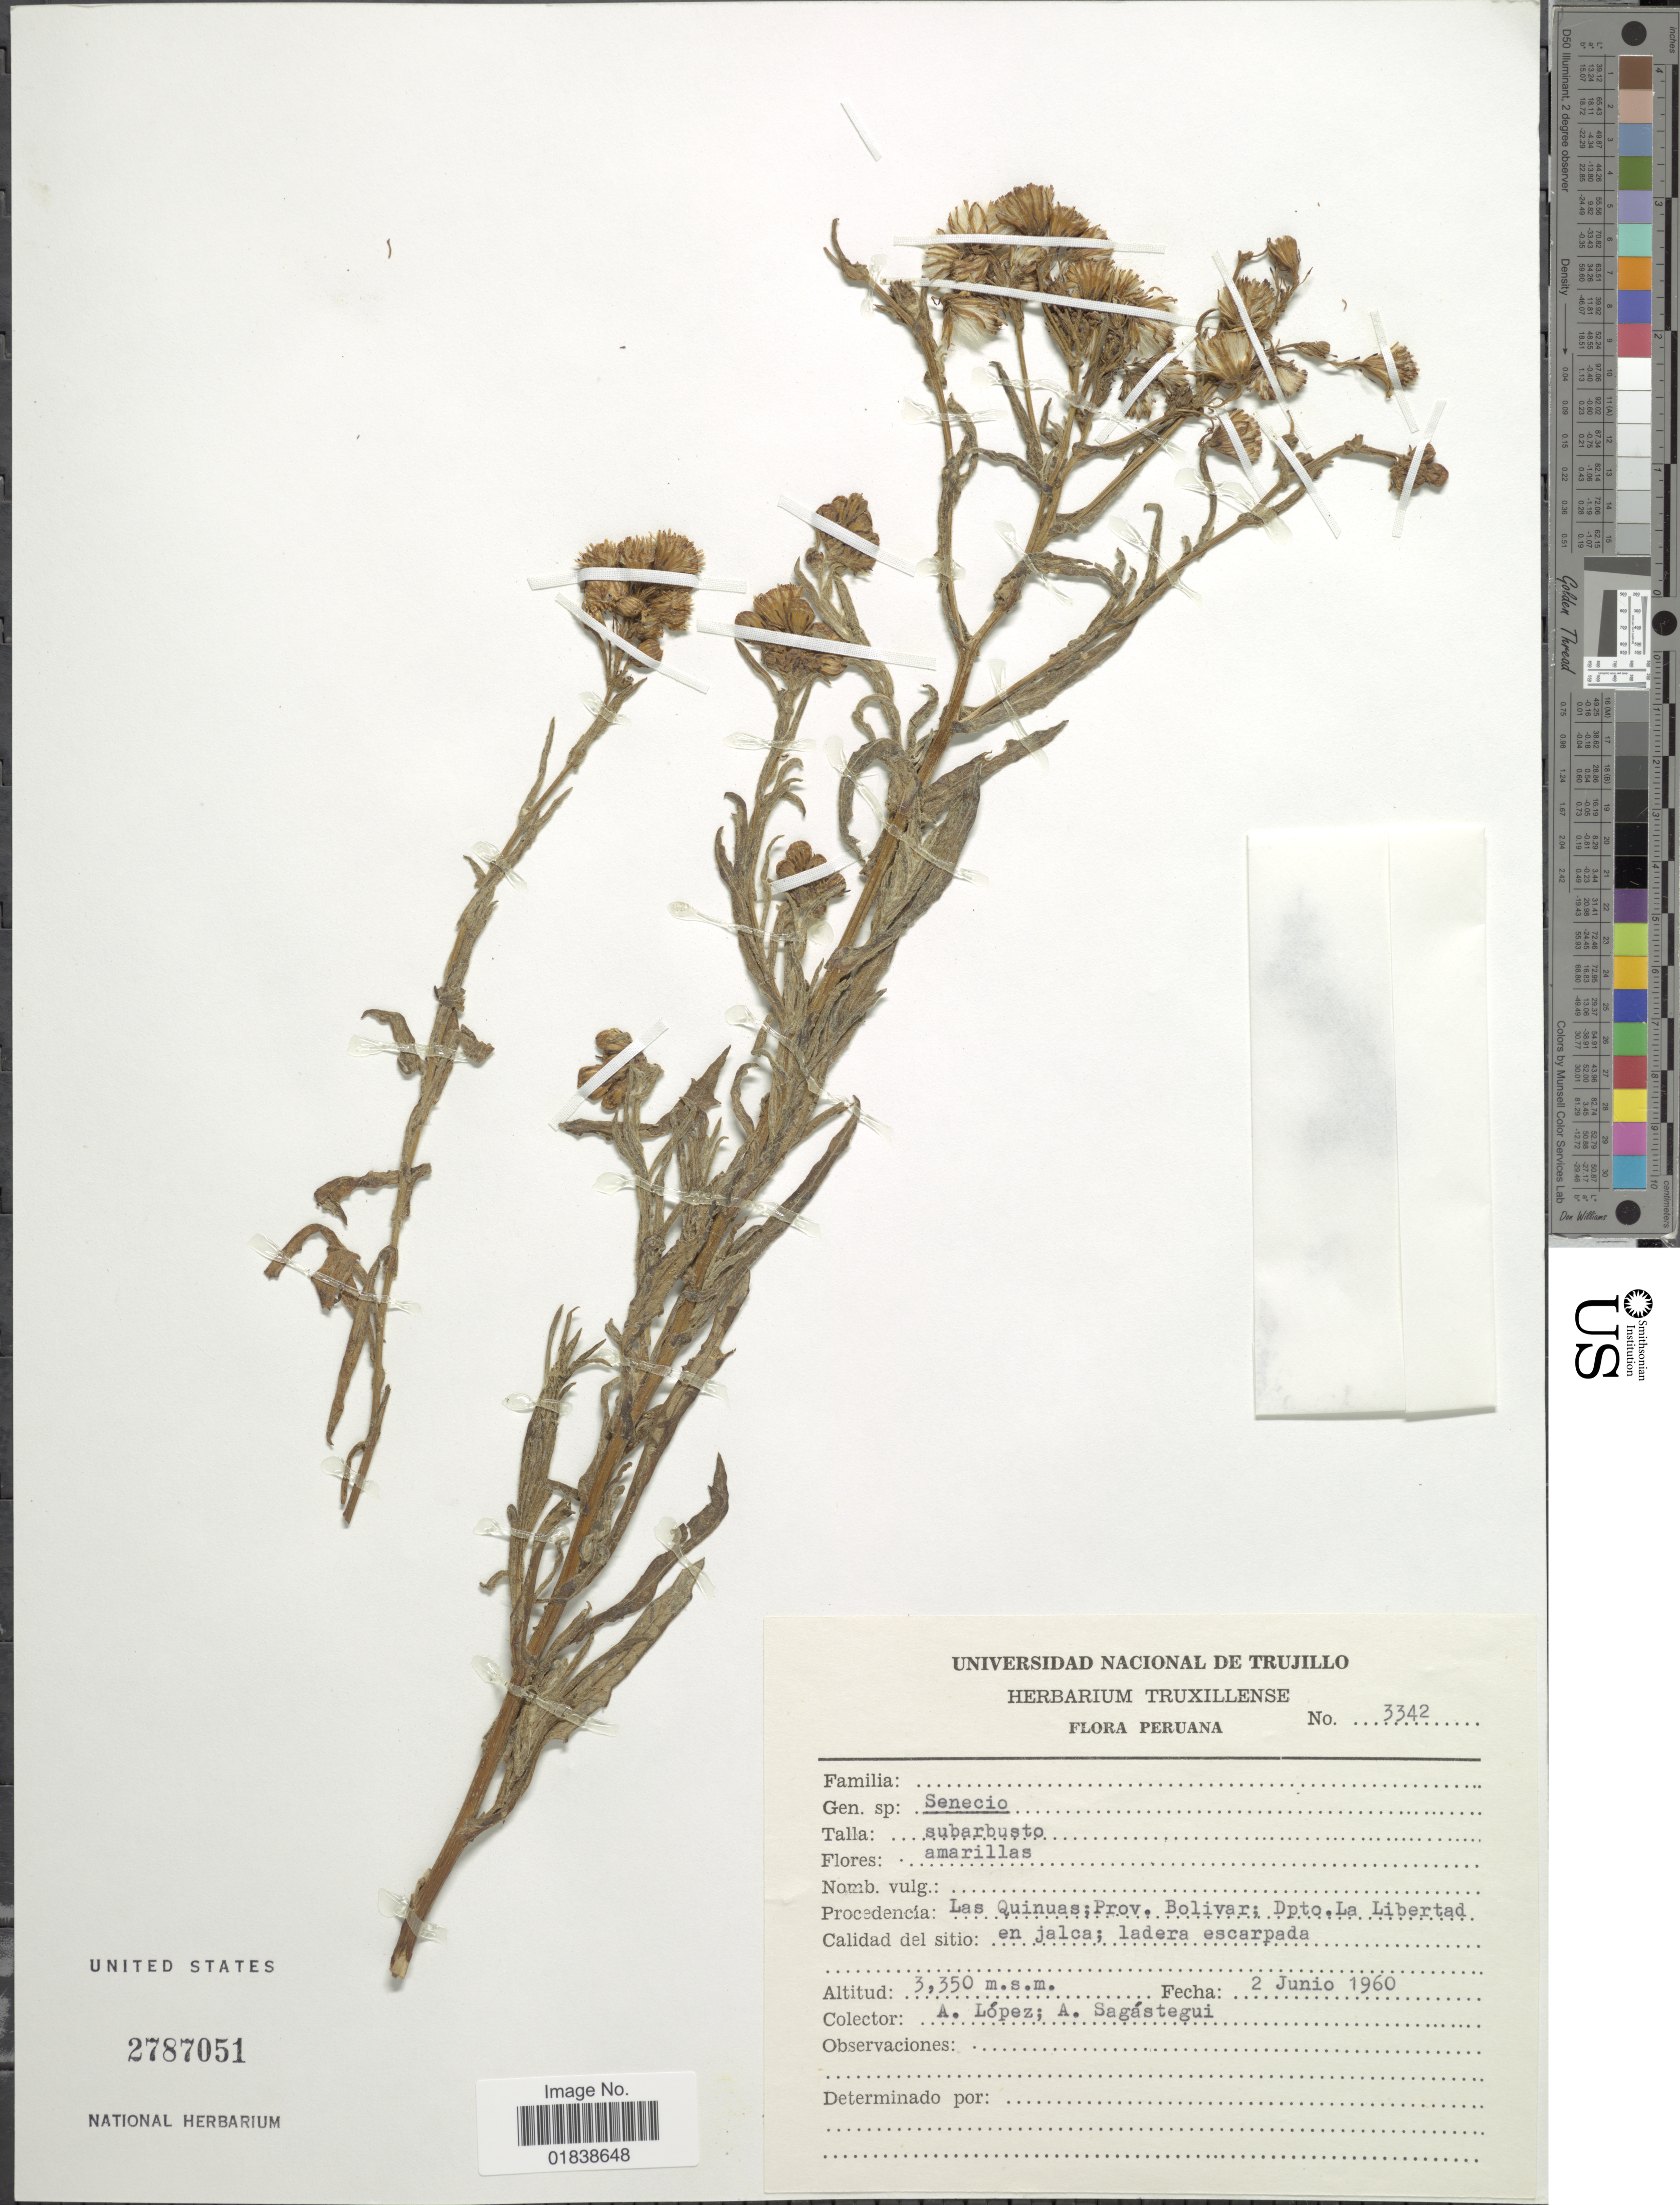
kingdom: Plantae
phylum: Tracheophyta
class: Magnoliopsida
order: Asterales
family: Asteraceae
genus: Senecio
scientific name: Senecio sp.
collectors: A. López & A. Sagástegui A.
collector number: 3342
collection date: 1960-06-02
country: Peru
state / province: La Libertad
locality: Las Quinuas, Prov. Bolivar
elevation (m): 3350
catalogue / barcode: US 2787051